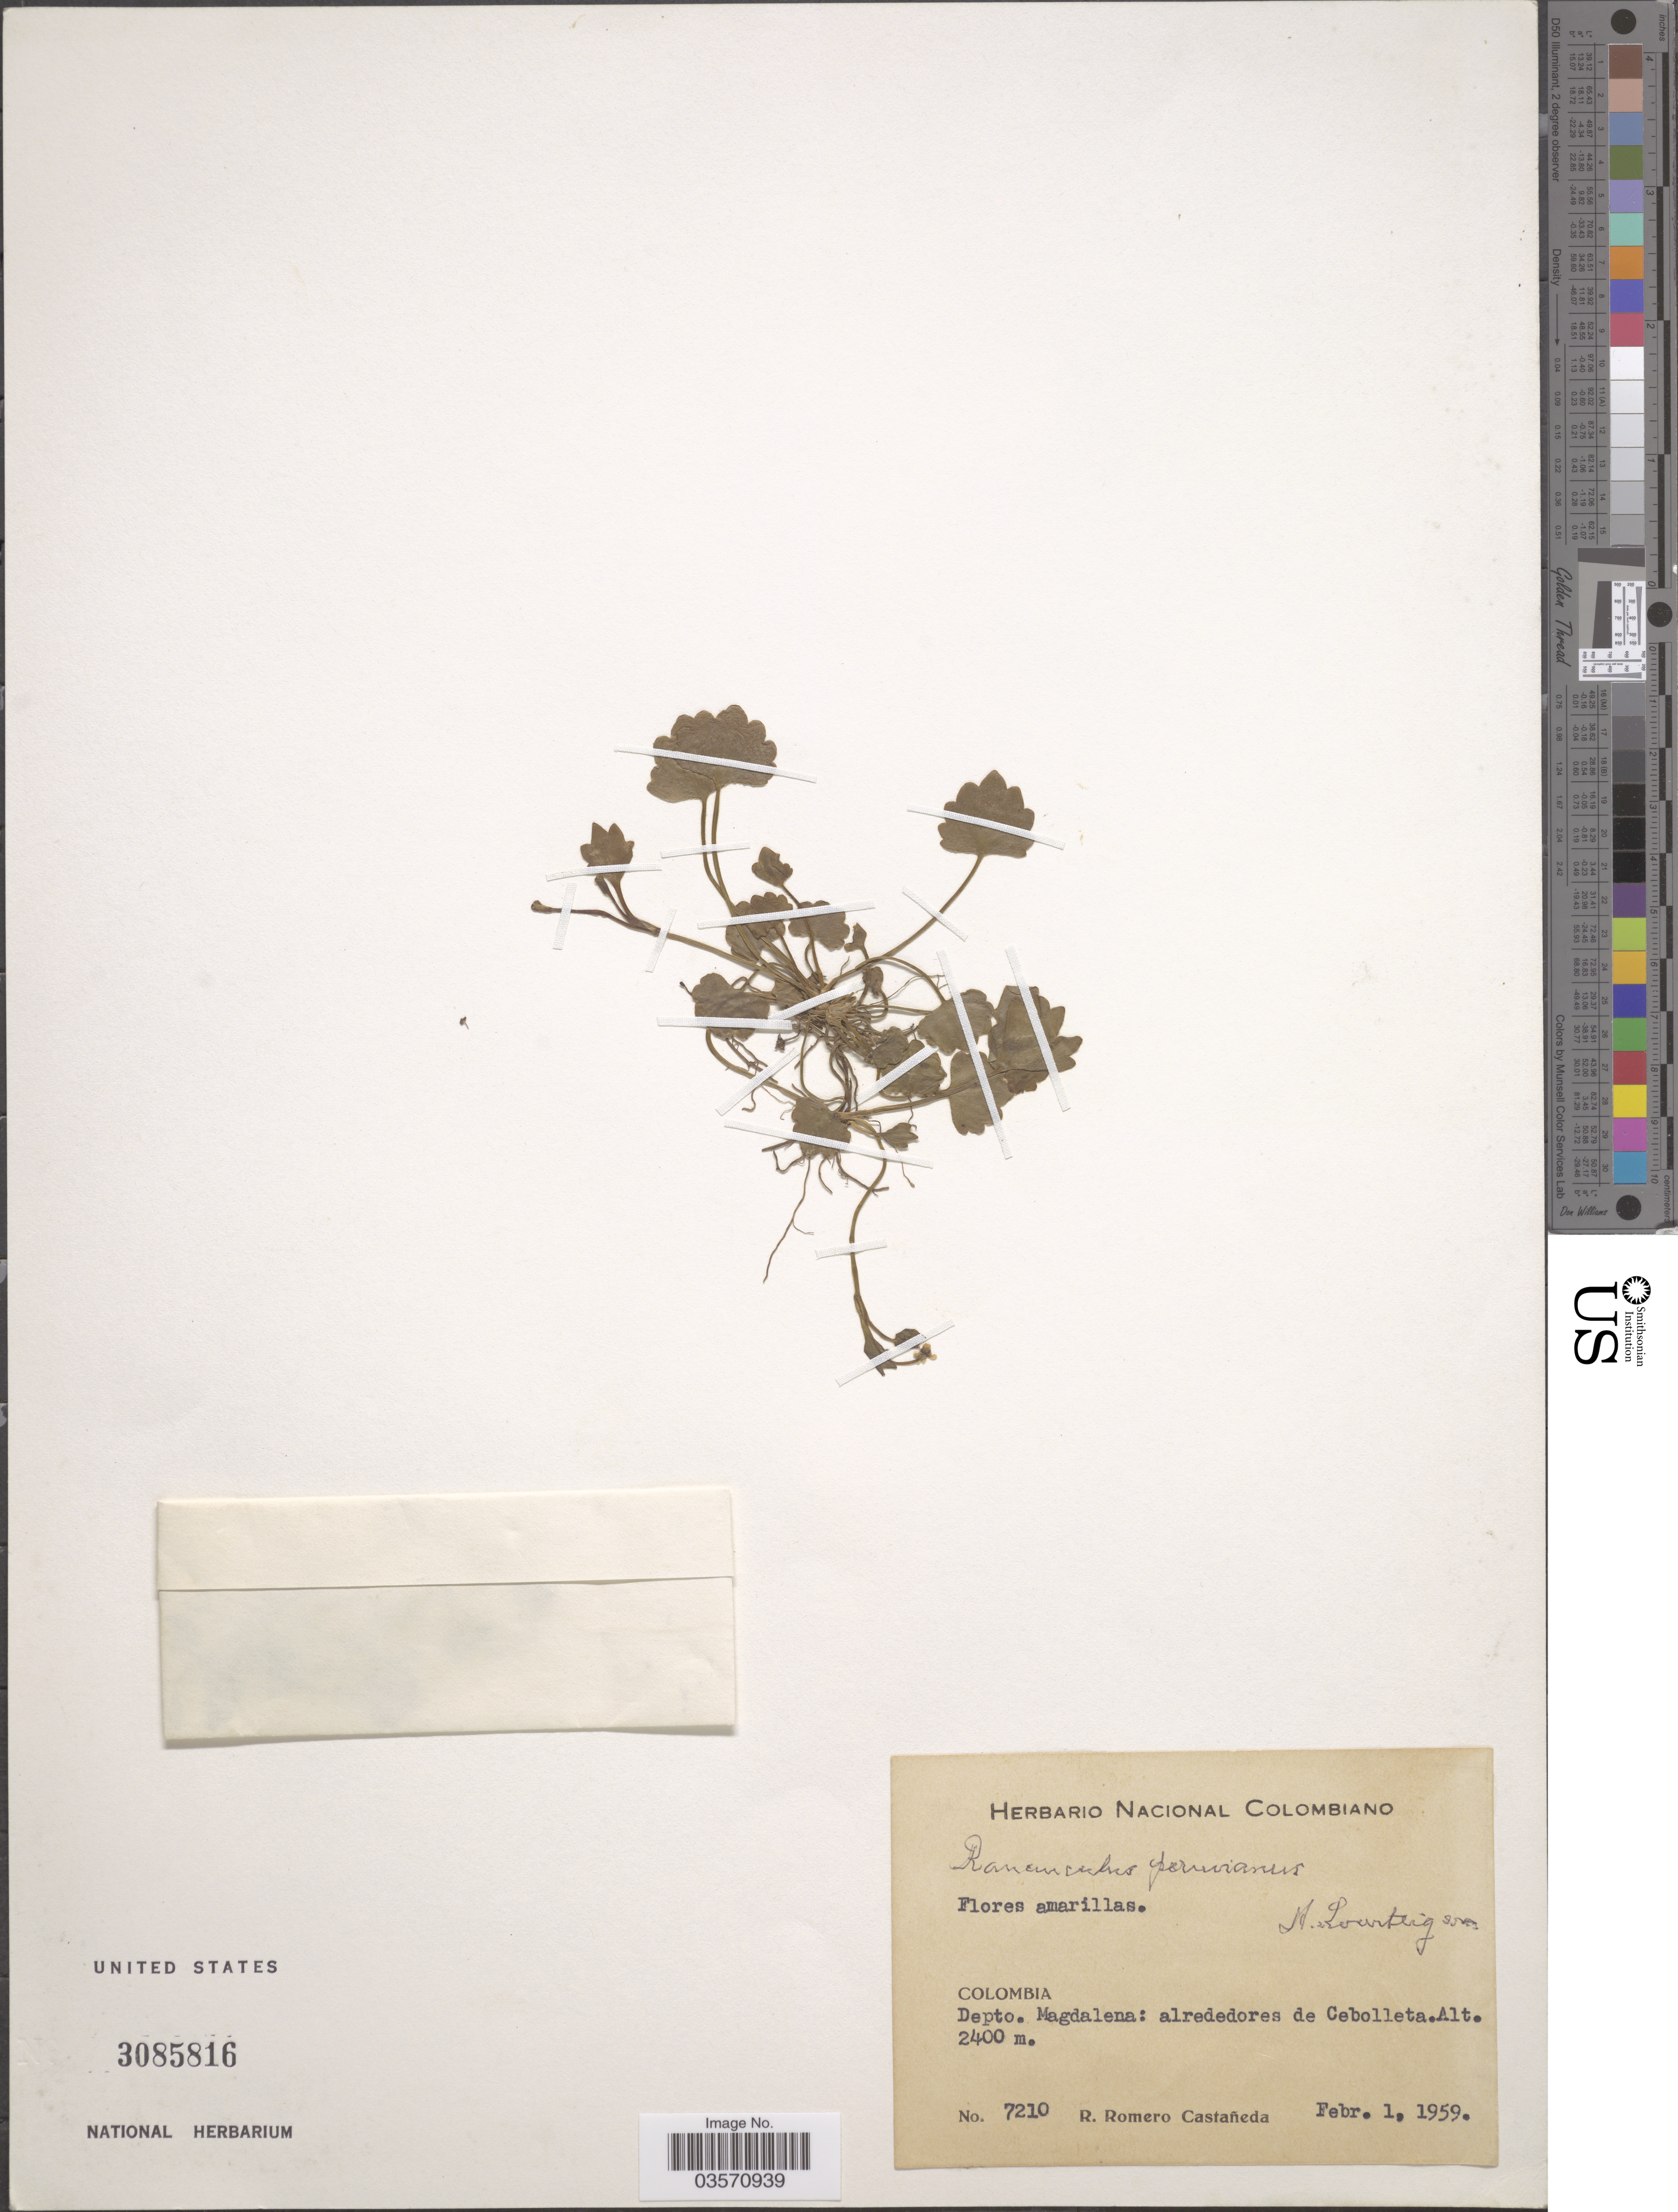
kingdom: Plantae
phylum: Tracheophyta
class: Magnoliopsida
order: Ranunculales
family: Ranunculaceae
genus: Ranunculus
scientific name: Ranunculus peruvianus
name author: Pers.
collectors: R. Romero Castañeda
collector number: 7210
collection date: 1959-02-01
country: Colombia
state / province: Magdalena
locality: Depto. Magdalena: alrededores de Cebolleta.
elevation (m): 2400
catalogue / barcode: US 3085816